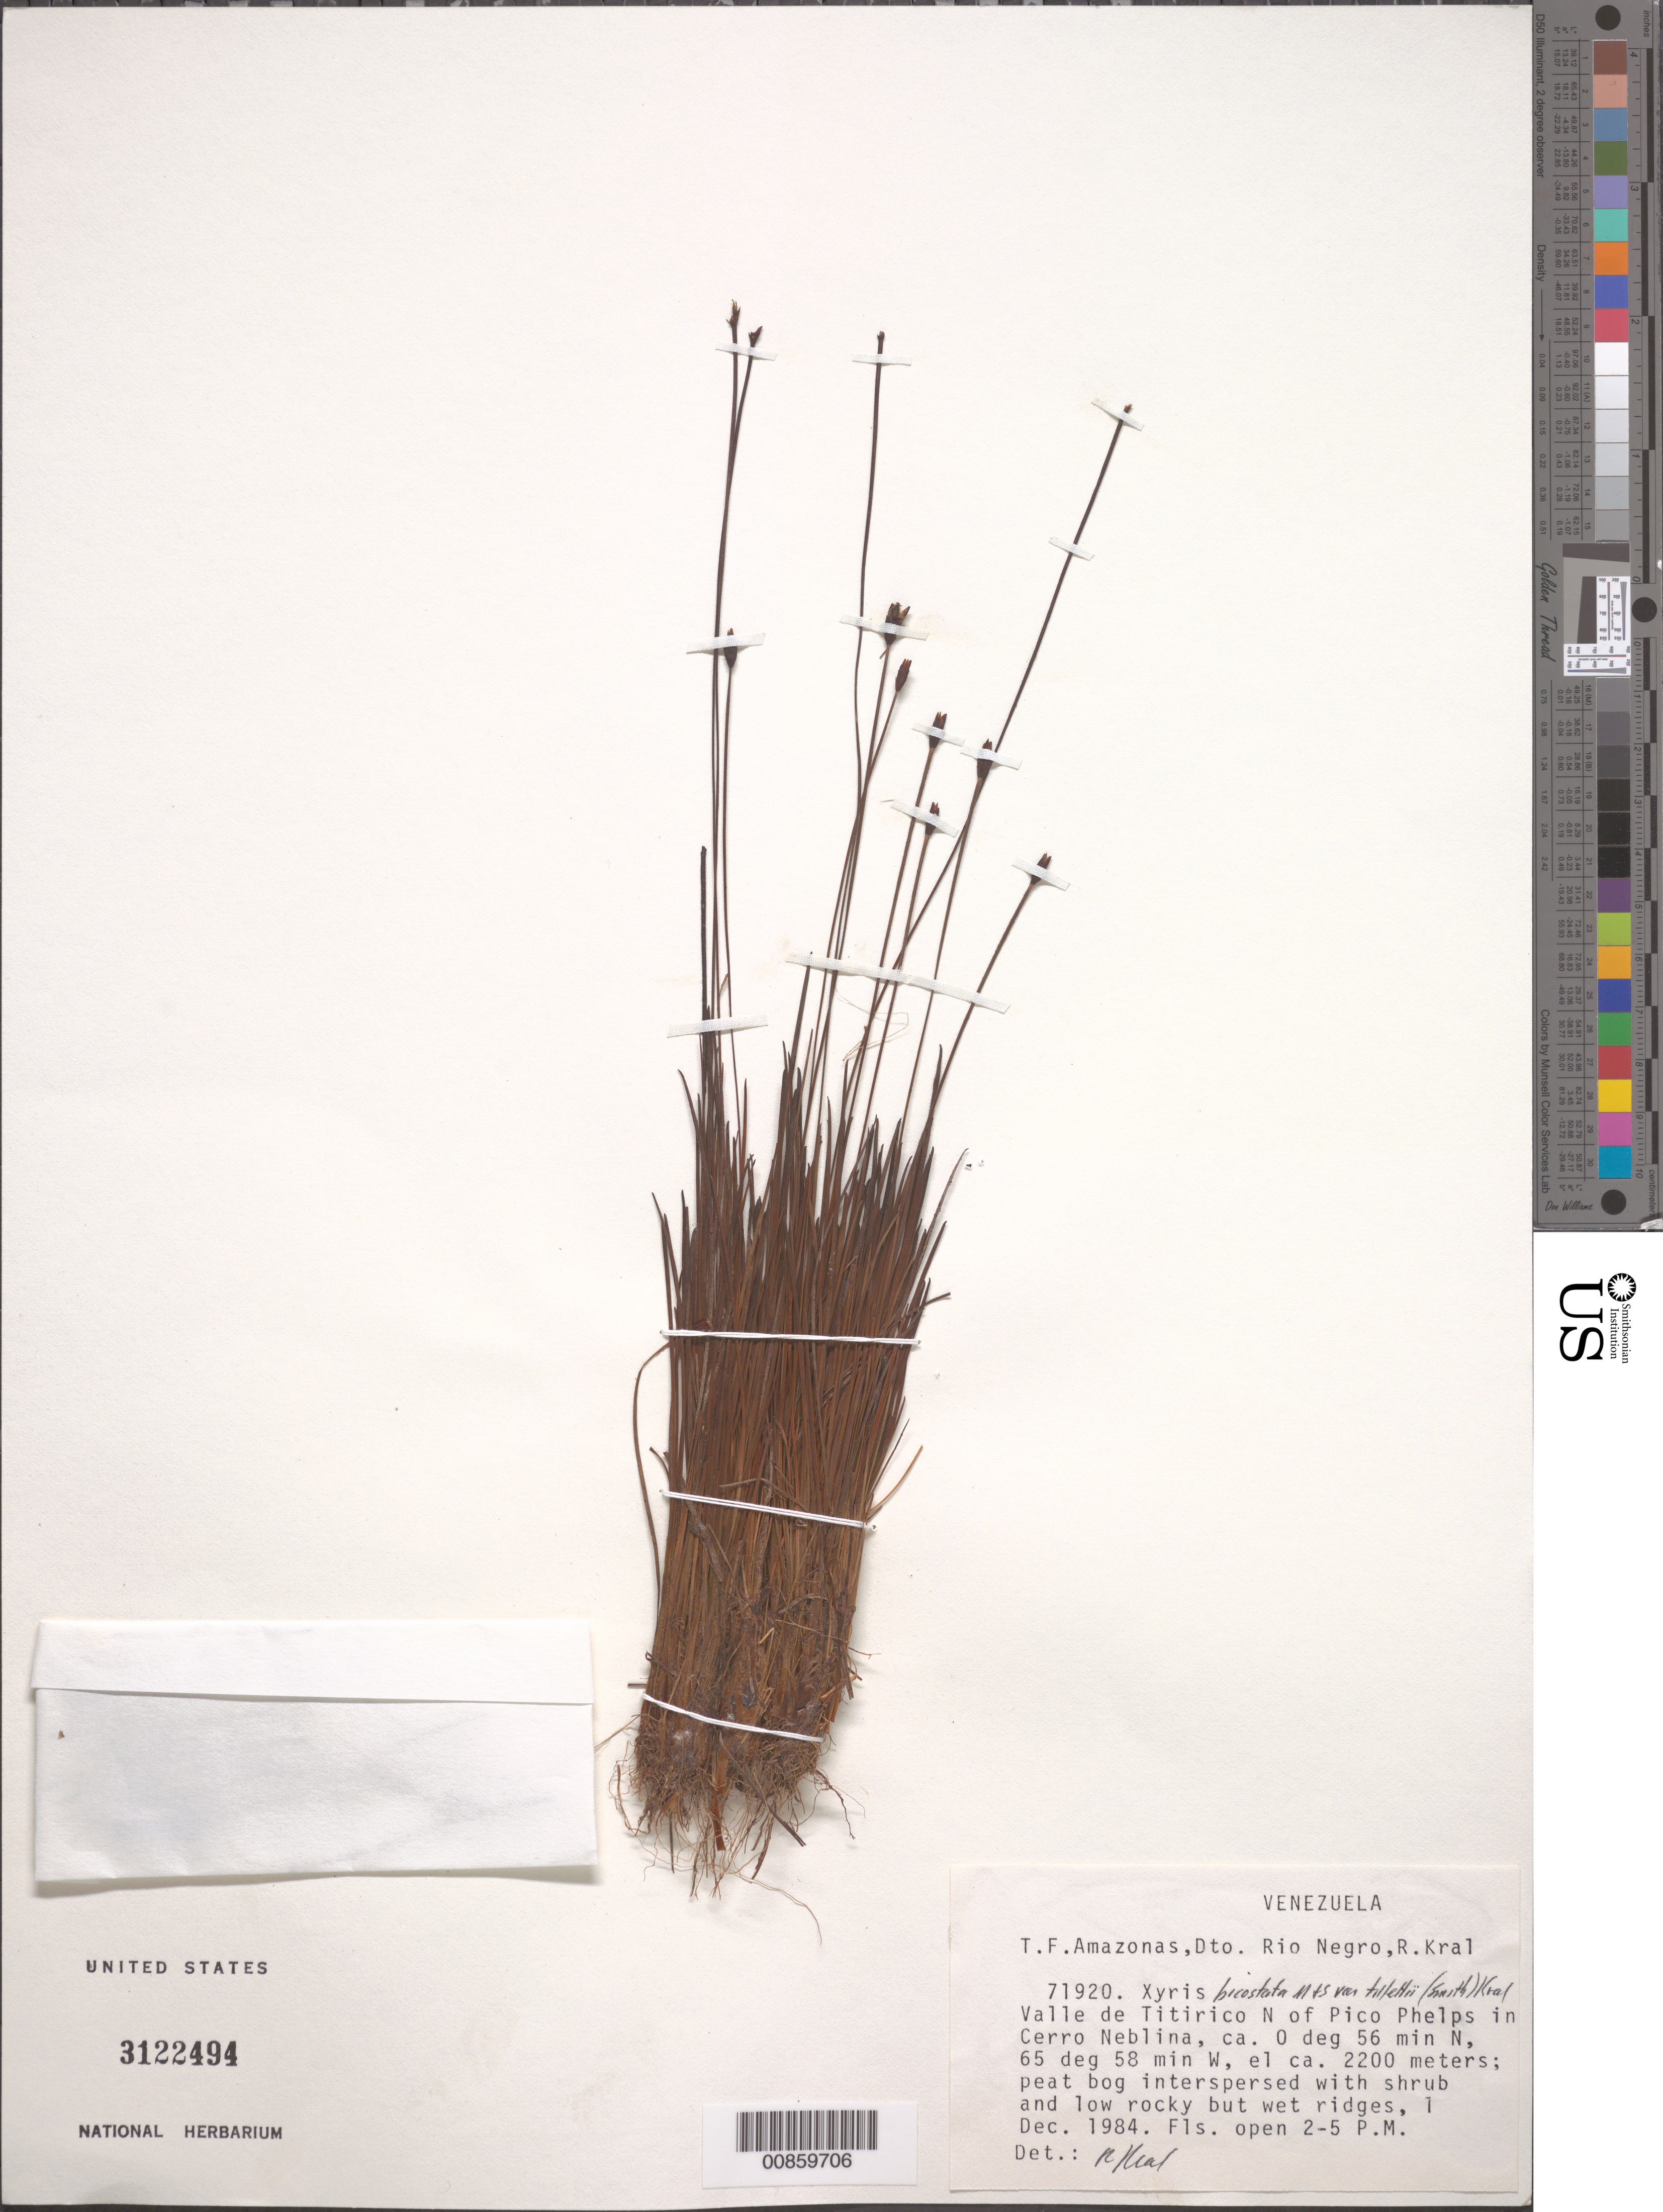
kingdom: Plantae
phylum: Tracheophyta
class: Liliopsida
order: Poales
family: Xyridaceae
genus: Xyris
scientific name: Xyris bicostata var. tillettii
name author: (L.B. Sm.) Kral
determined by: Kral, Robert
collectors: R. Kral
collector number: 71920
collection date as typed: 1-Dec-84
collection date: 1984-12-01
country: Venezuela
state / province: Amazonas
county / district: Río Negro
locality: Cerro Neblina, valle de Titirico, N of Pico Phelps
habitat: Peat bog interspersed with shrub and low rocky but wet ridges.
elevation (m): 2200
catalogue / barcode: US 3122494